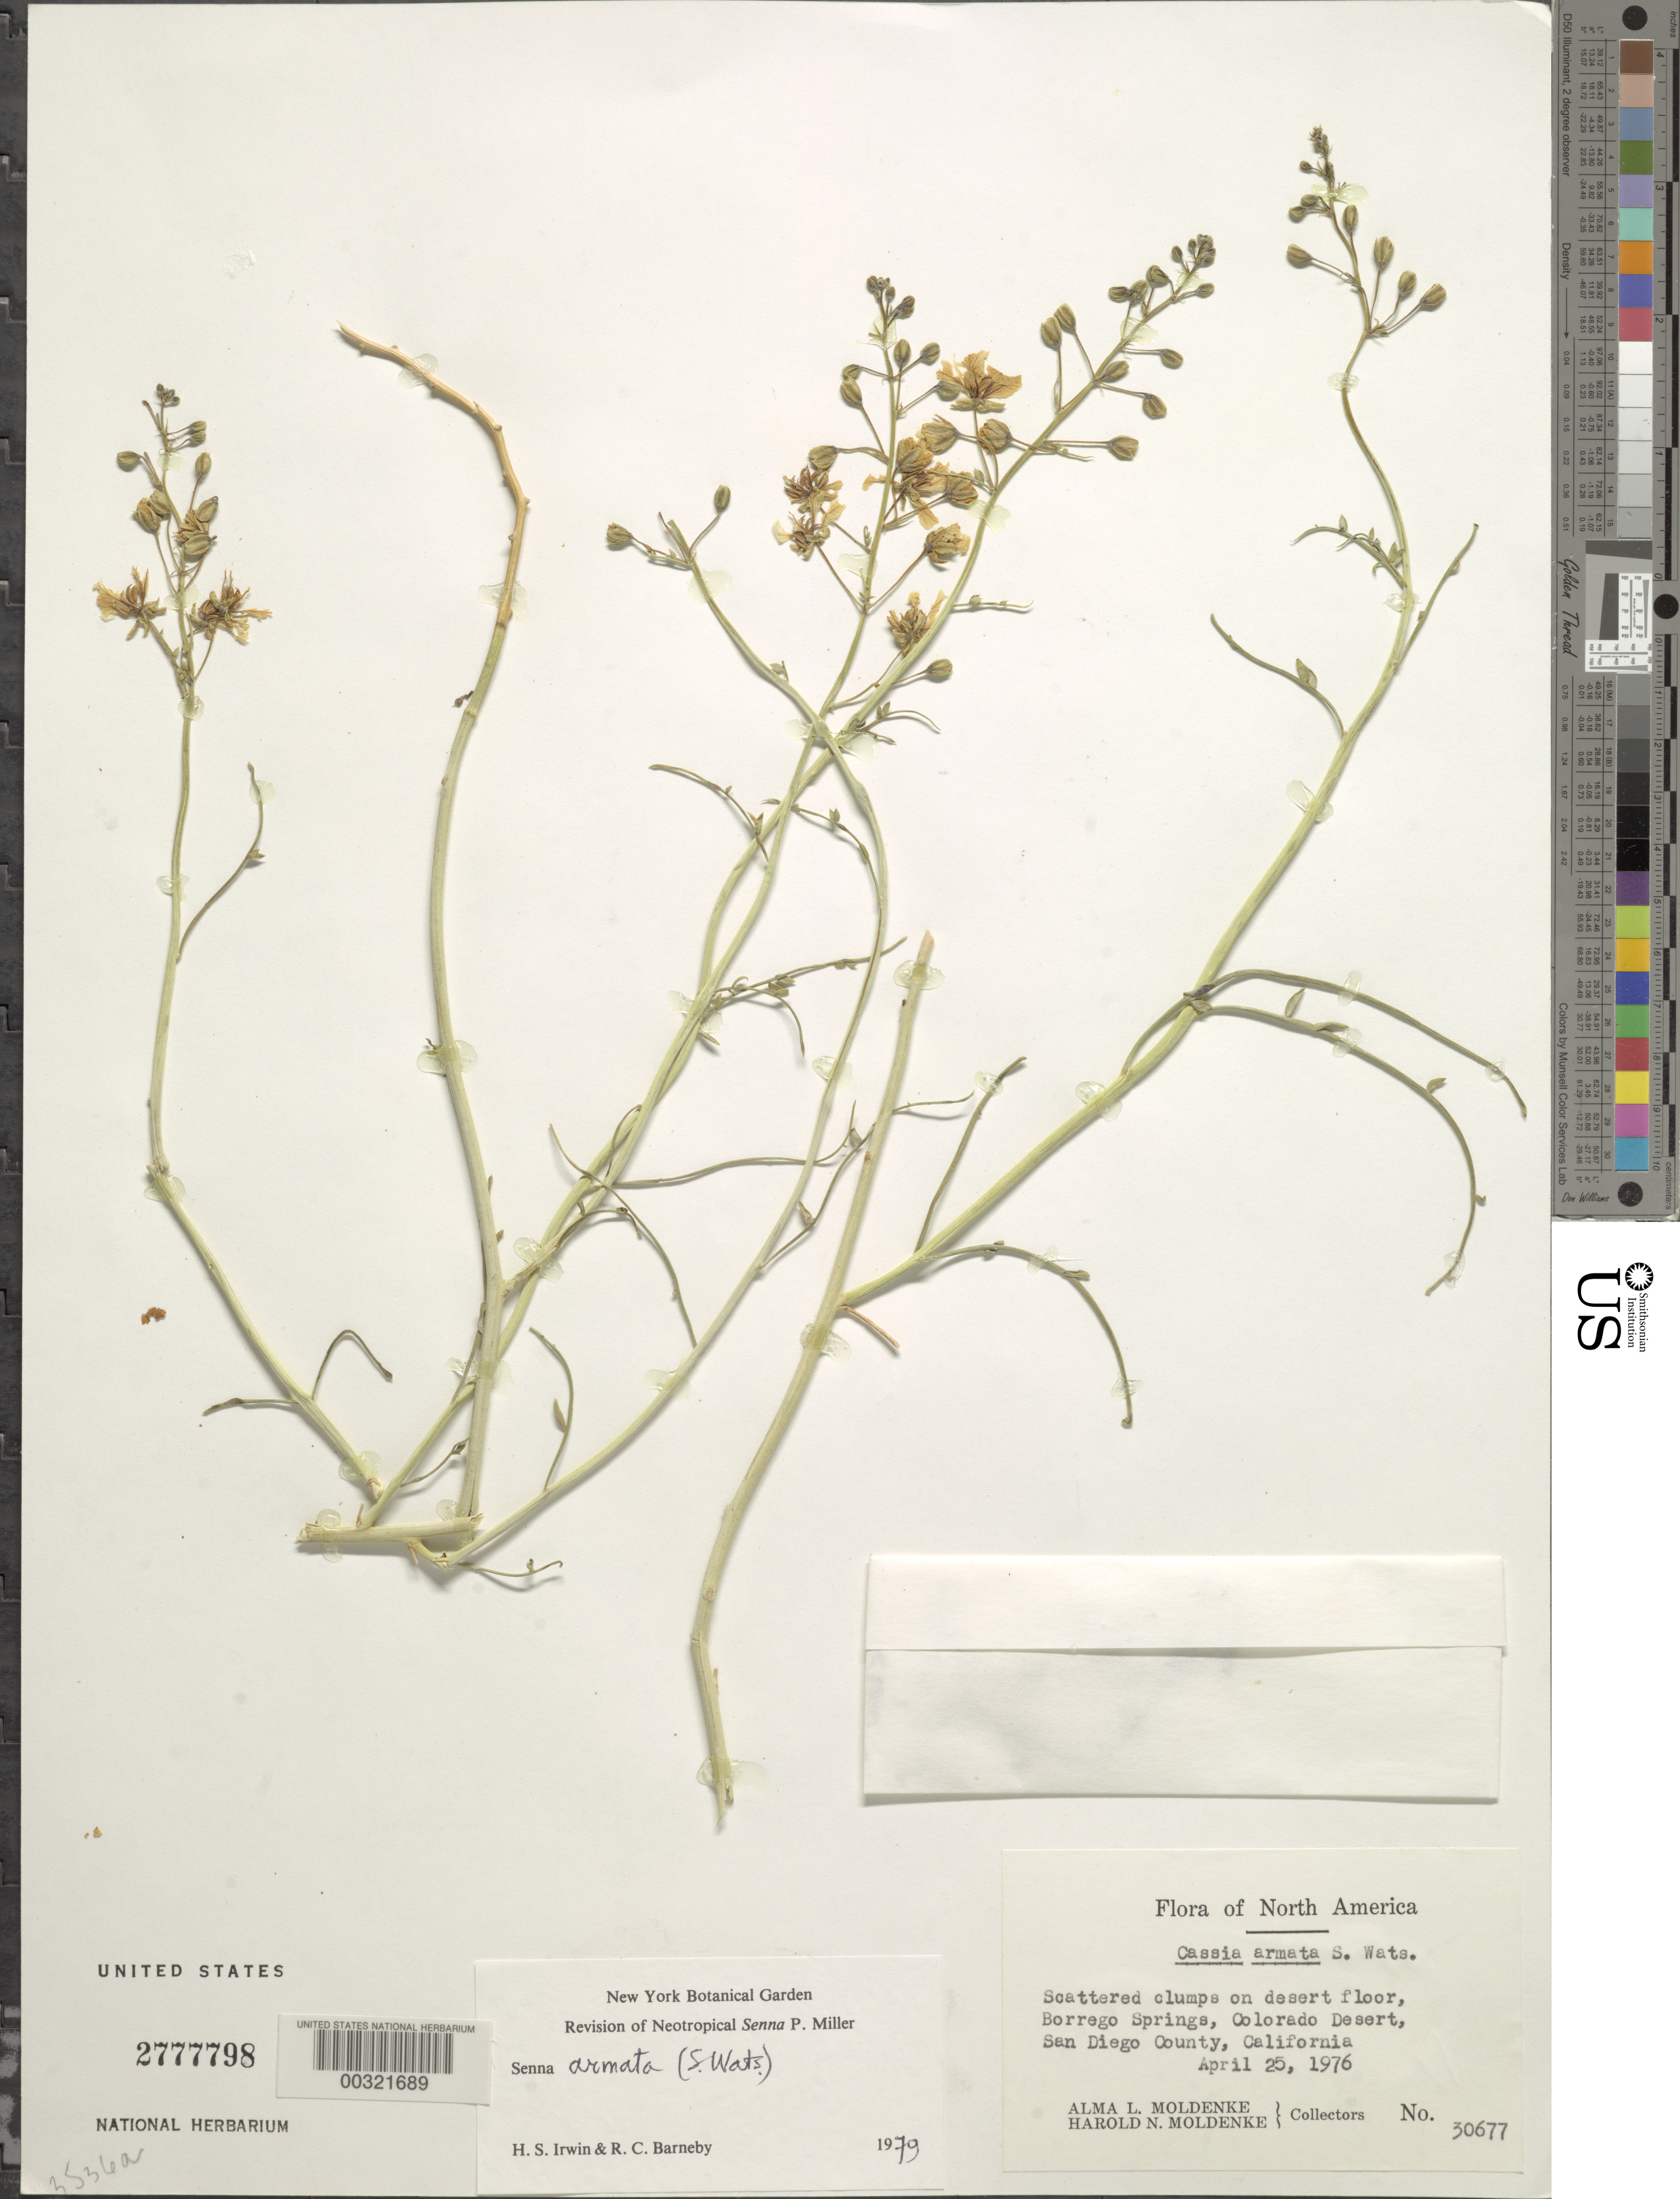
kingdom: Plantae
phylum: Tracheophyta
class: Magnoliopsida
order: Fabales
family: Fabaceae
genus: Senna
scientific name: Senna armata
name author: (S. Watson) H.S. Irwin & Barneby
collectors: A. L. Moldenke & H. N. Moldenke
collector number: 30677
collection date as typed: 25 Apr 1976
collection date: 1976-04-25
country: United States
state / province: California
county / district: San Diego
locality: Borrego springs, colorado desert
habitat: Desert floor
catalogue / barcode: US 2777798